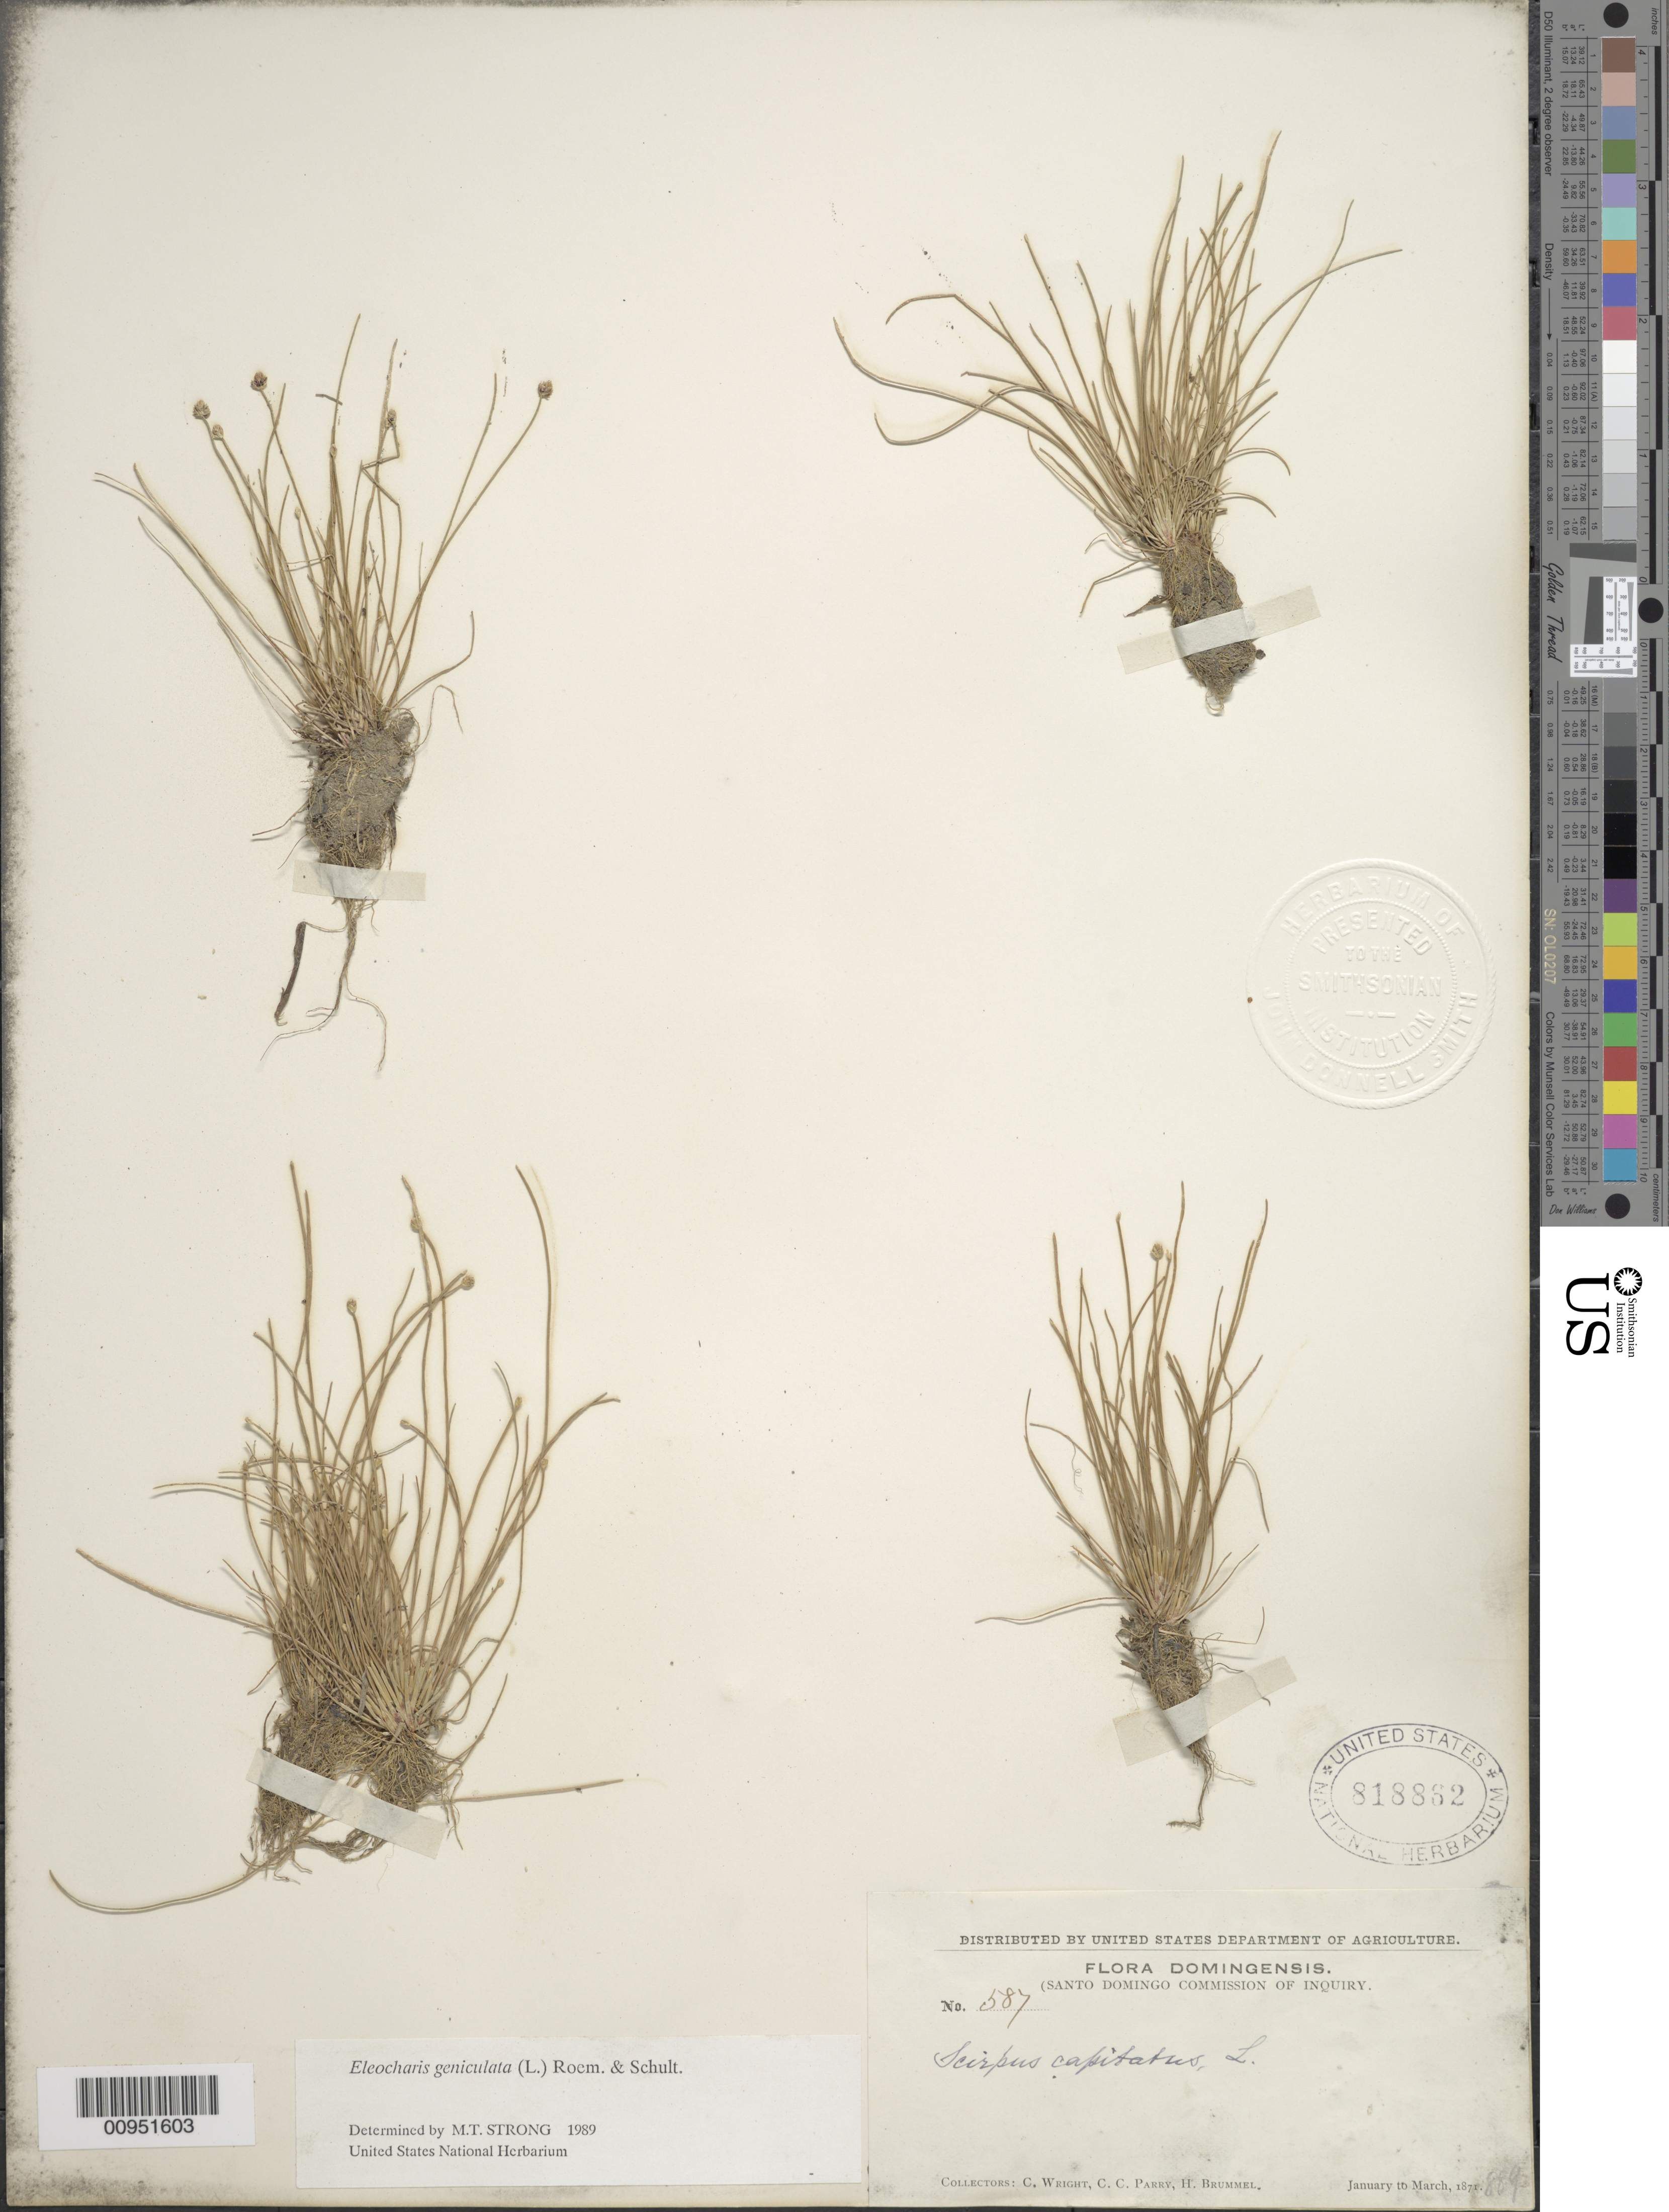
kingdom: Plantae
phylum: Tracheophyta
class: Liliopsida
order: Poales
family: Cyperaceae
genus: Eleocharis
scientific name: Eleocharis geniculata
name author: (L.) Roem. & Schult.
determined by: Strong, M. T., (US), Smithsonian Institution - National Museum of Natural History (UNITED STATES)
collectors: C. Wright, C. C. Parry & H. Brummel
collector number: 587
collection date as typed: Jan 1871 to -- Mar 1871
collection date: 1871-01/1871-03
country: Dominican Republic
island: Hispaniola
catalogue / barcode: US 818862